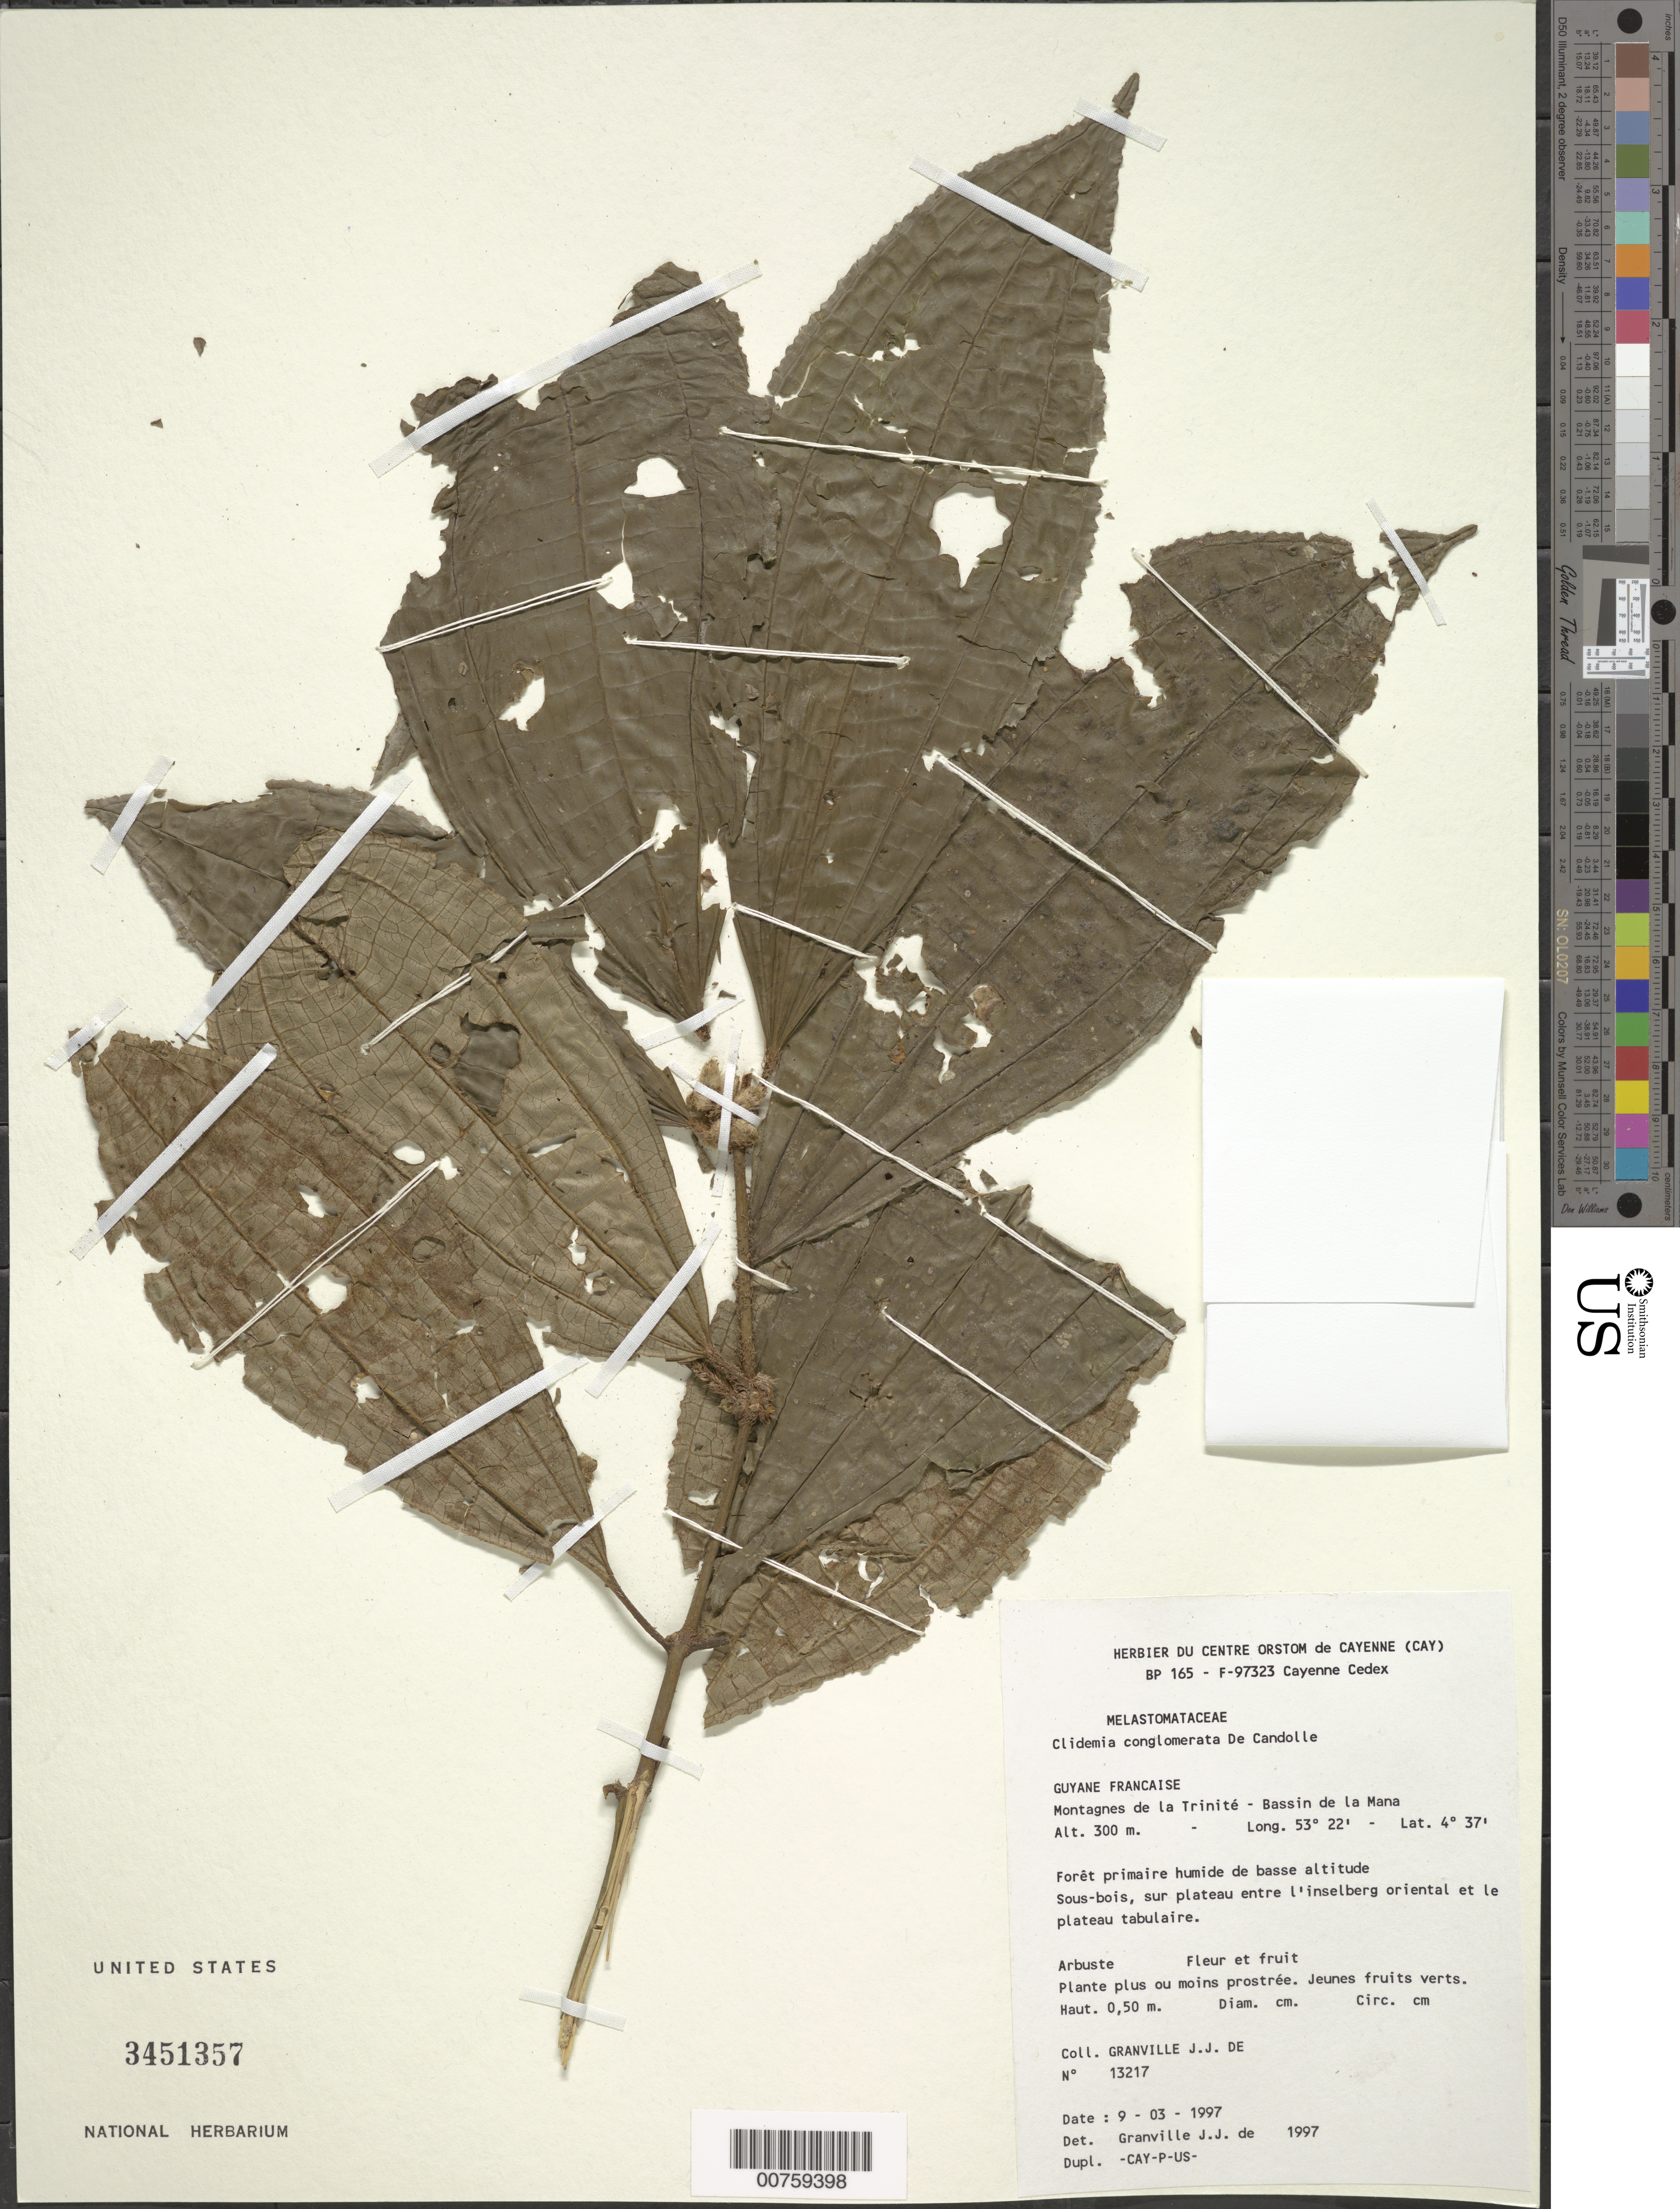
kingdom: Plantae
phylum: Tracheophyta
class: Magnoliopsida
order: Myrtales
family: Melastomataceae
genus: Clidemia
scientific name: Clidemia conglomerata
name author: DC.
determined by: Granville, J. J. de, (CAY), Institut de Recherche pour le Developpement (IRD) (FRENCH GUIANA)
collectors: J.-J. de Granville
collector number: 13217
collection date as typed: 9-Mar-97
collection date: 1997-03-09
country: French Guiana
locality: Montagnes de la Trinité, Bassin de la Mana. Entre l'inselberg orientale et le plateau tabulaire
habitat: Primary low wet forest; understory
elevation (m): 300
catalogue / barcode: US 3451357